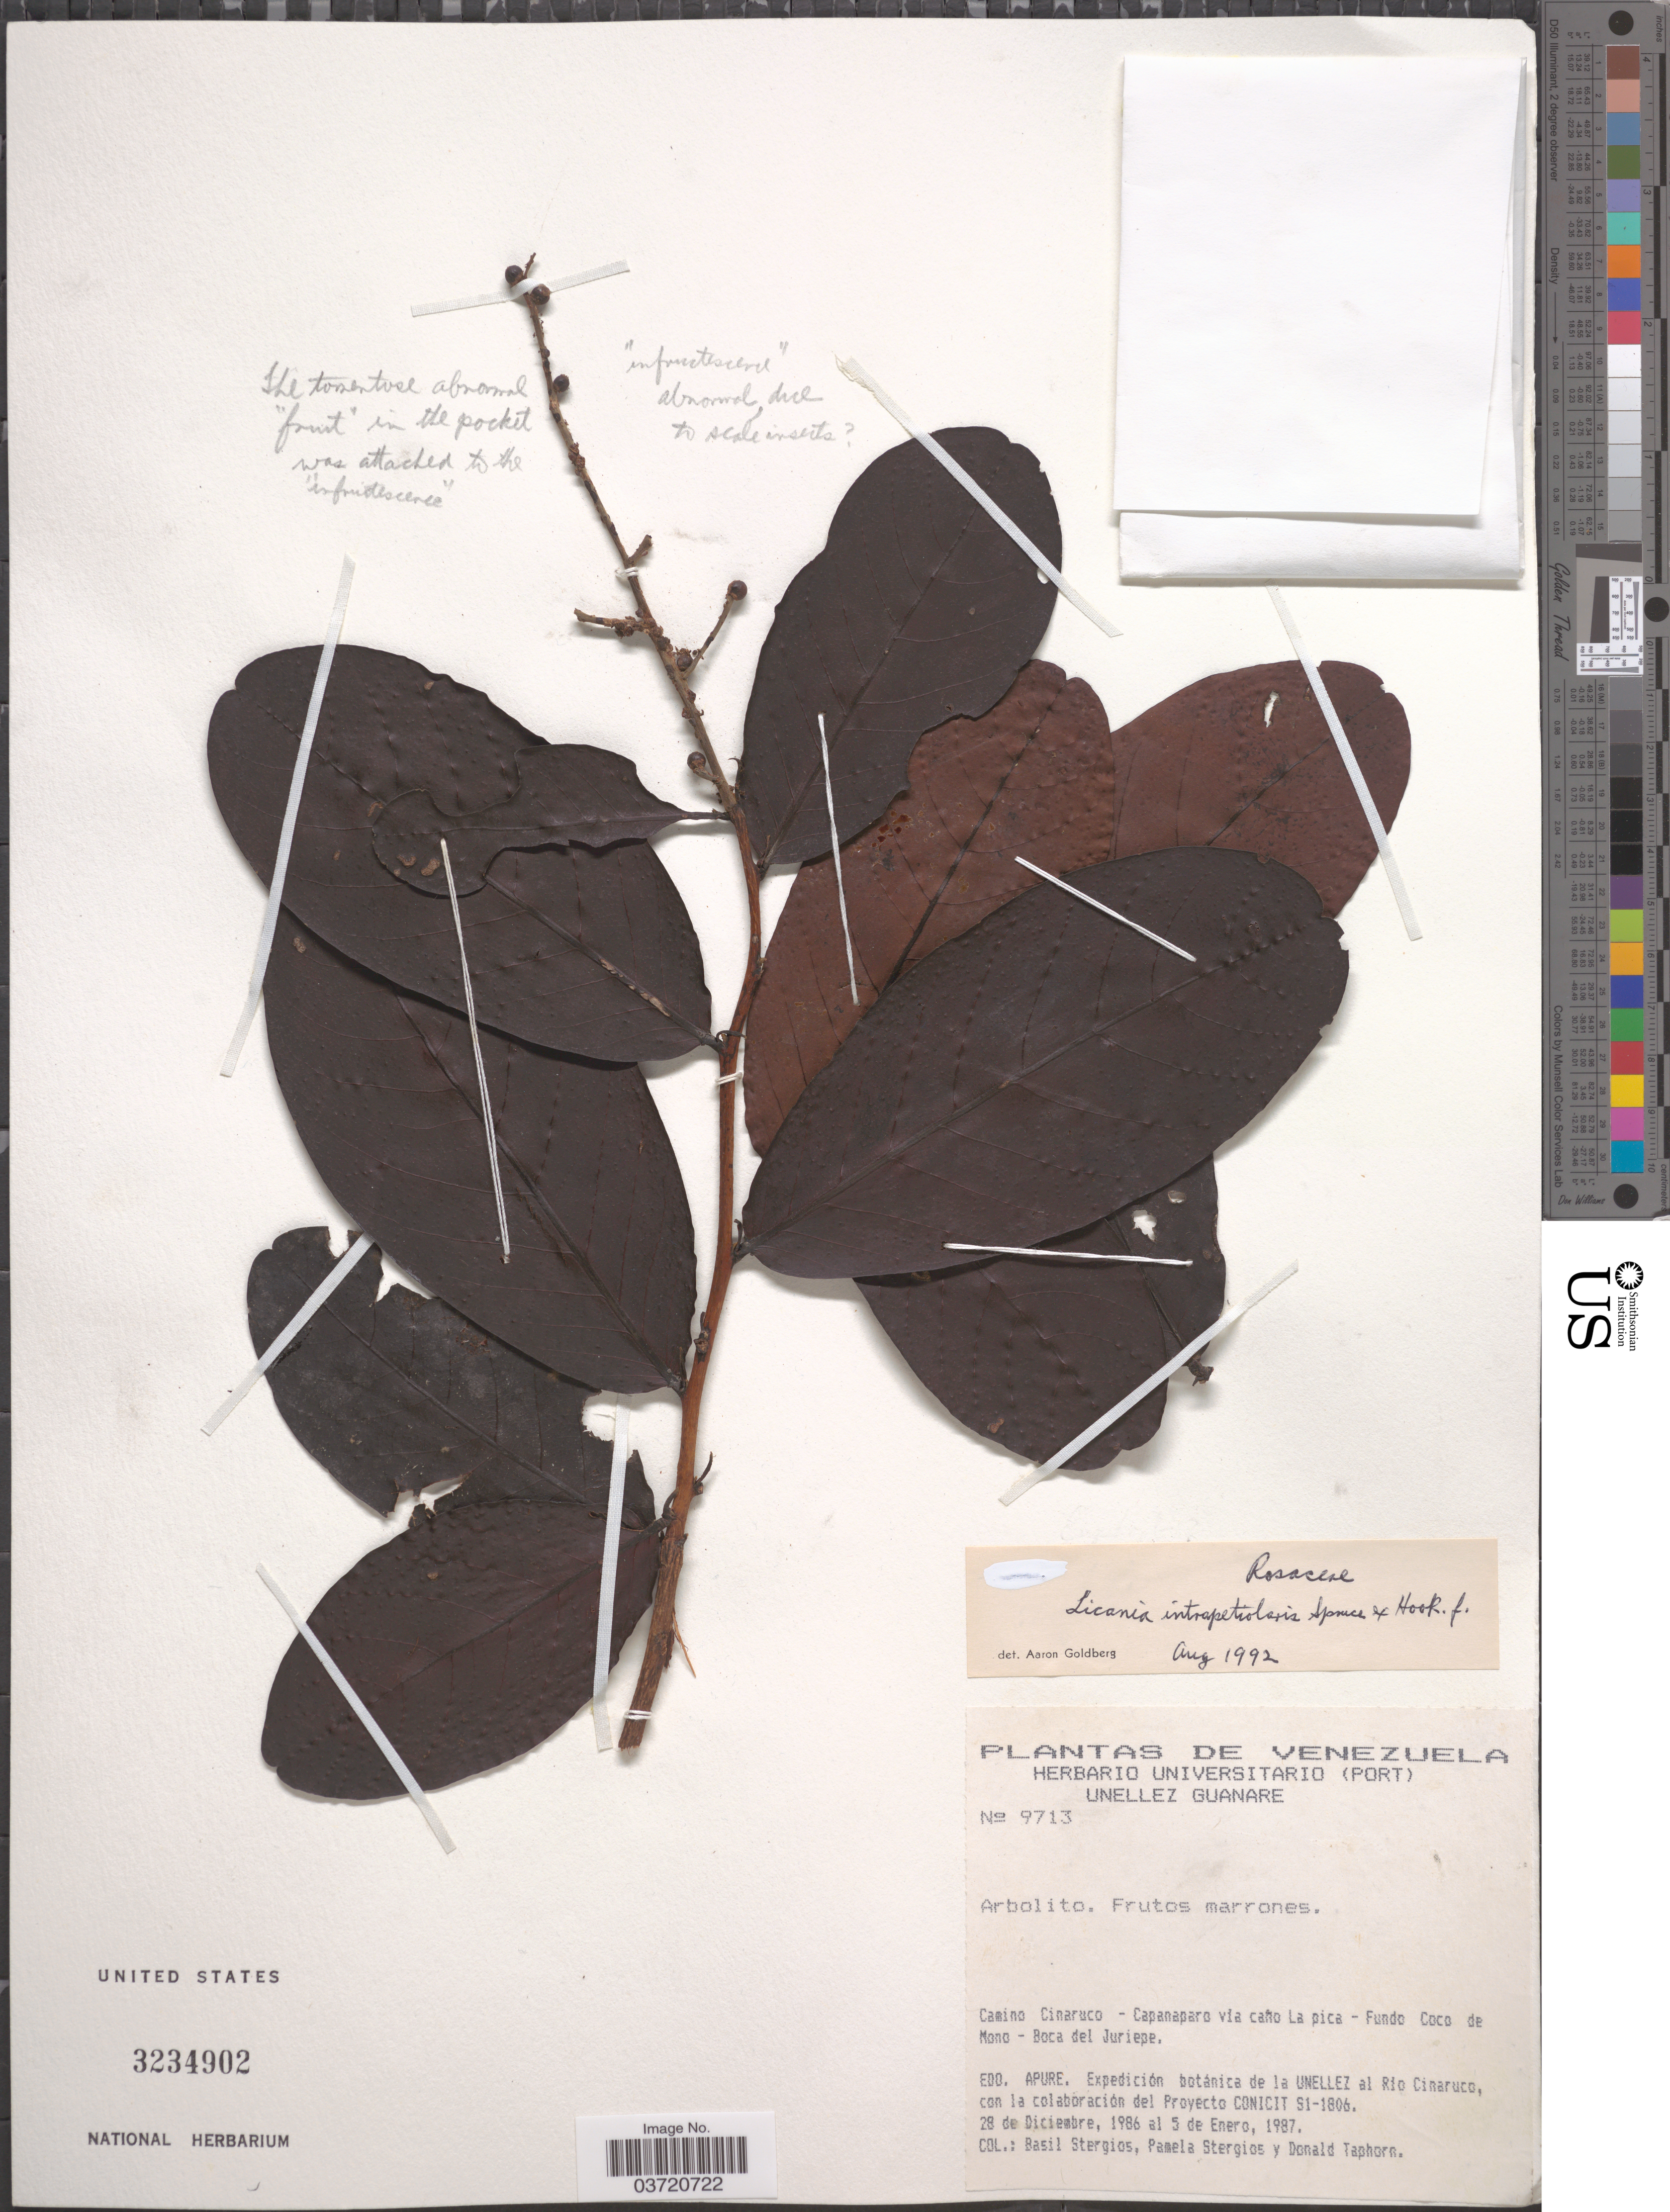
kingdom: Plantae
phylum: Tracheophyta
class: Magnoliopsida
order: Malpighiales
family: Chrysobalanaceae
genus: Hymenopus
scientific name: Hymenopus intrapetiolaris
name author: (Spreng. ex Hook. f.) Sothers & Prance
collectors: B. G. Stergios, P. Stergios & D. Taphorn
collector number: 9713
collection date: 1986-12-28/1987-01-05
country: Venezuela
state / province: Apure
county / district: San Fernando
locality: Camino Cinaruco - Capanaparo via cano La pica - Fundo Coco de Mono - Boca del Juriepe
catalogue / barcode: US 3234902